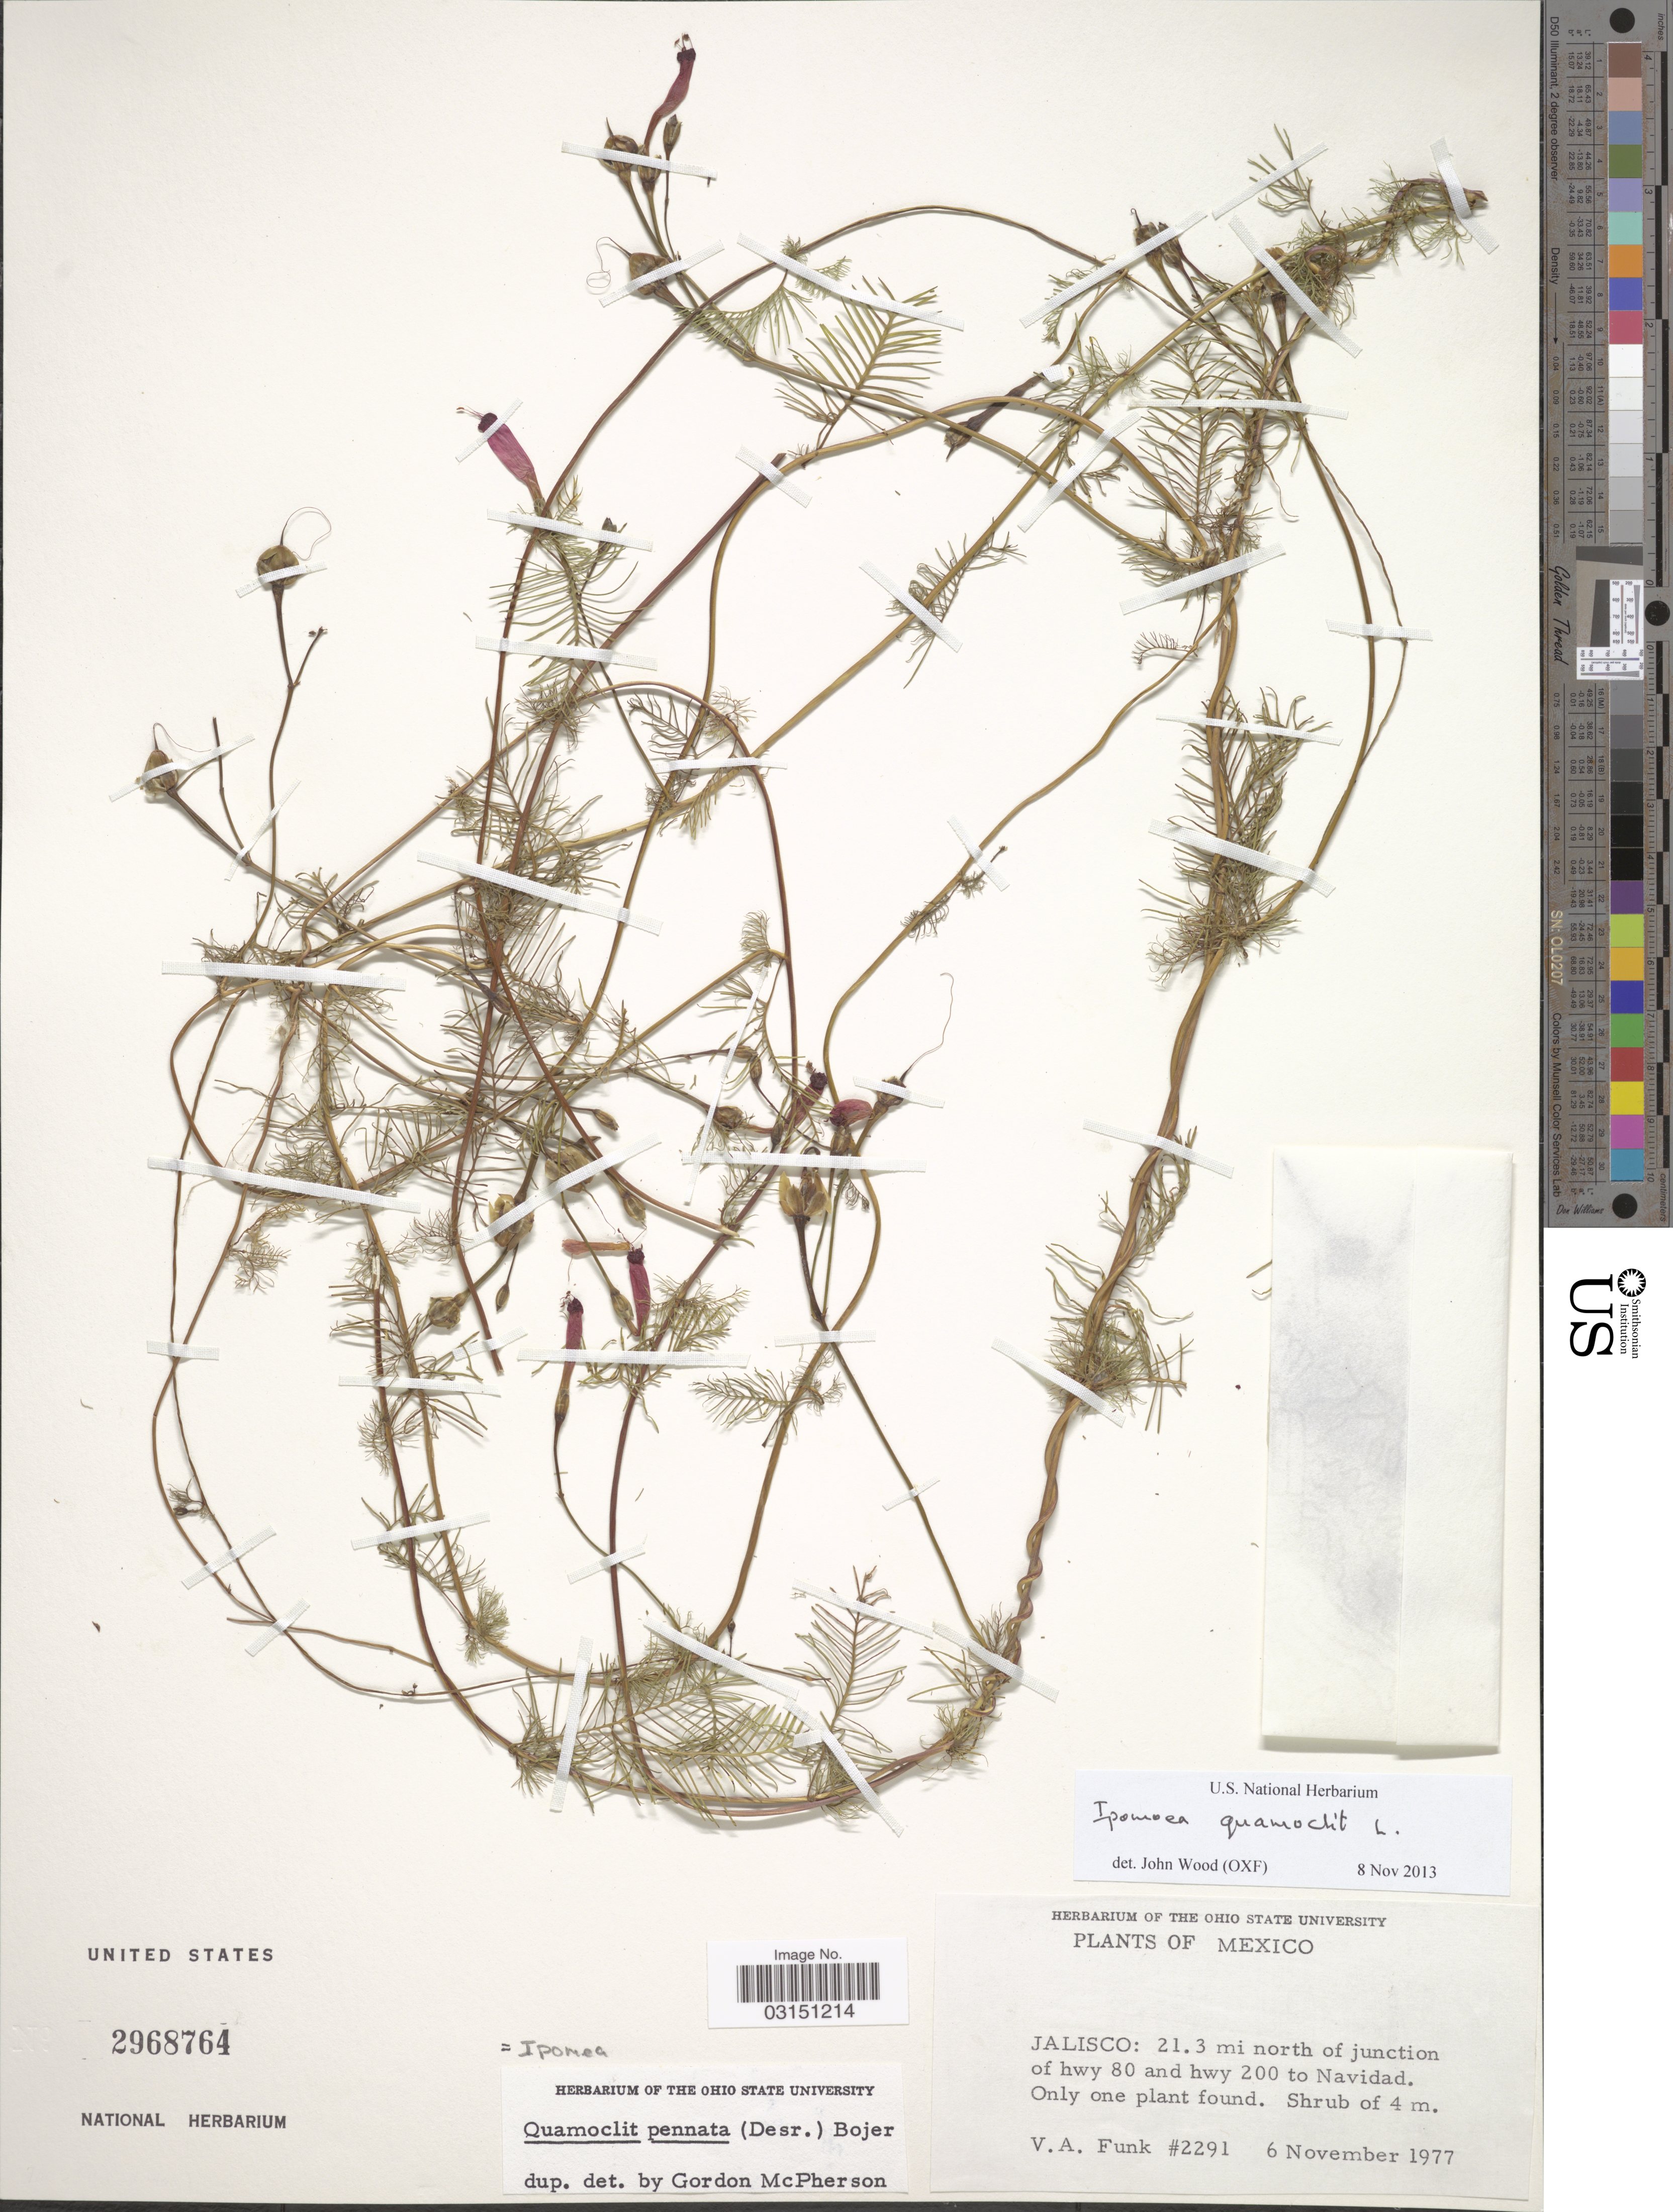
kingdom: Plantae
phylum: Tracheophyta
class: Magnoliopsida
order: Solanales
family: Convolvulaceae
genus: Ipomoea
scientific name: Ipomoea quamoclit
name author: L.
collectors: V. Funk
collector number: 2291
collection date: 1977-11-06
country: Mexico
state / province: Jalisco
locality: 21.3 mi. north of junction of hwy 80 and hwy 200 to Navidad.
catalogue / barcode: US 2968764